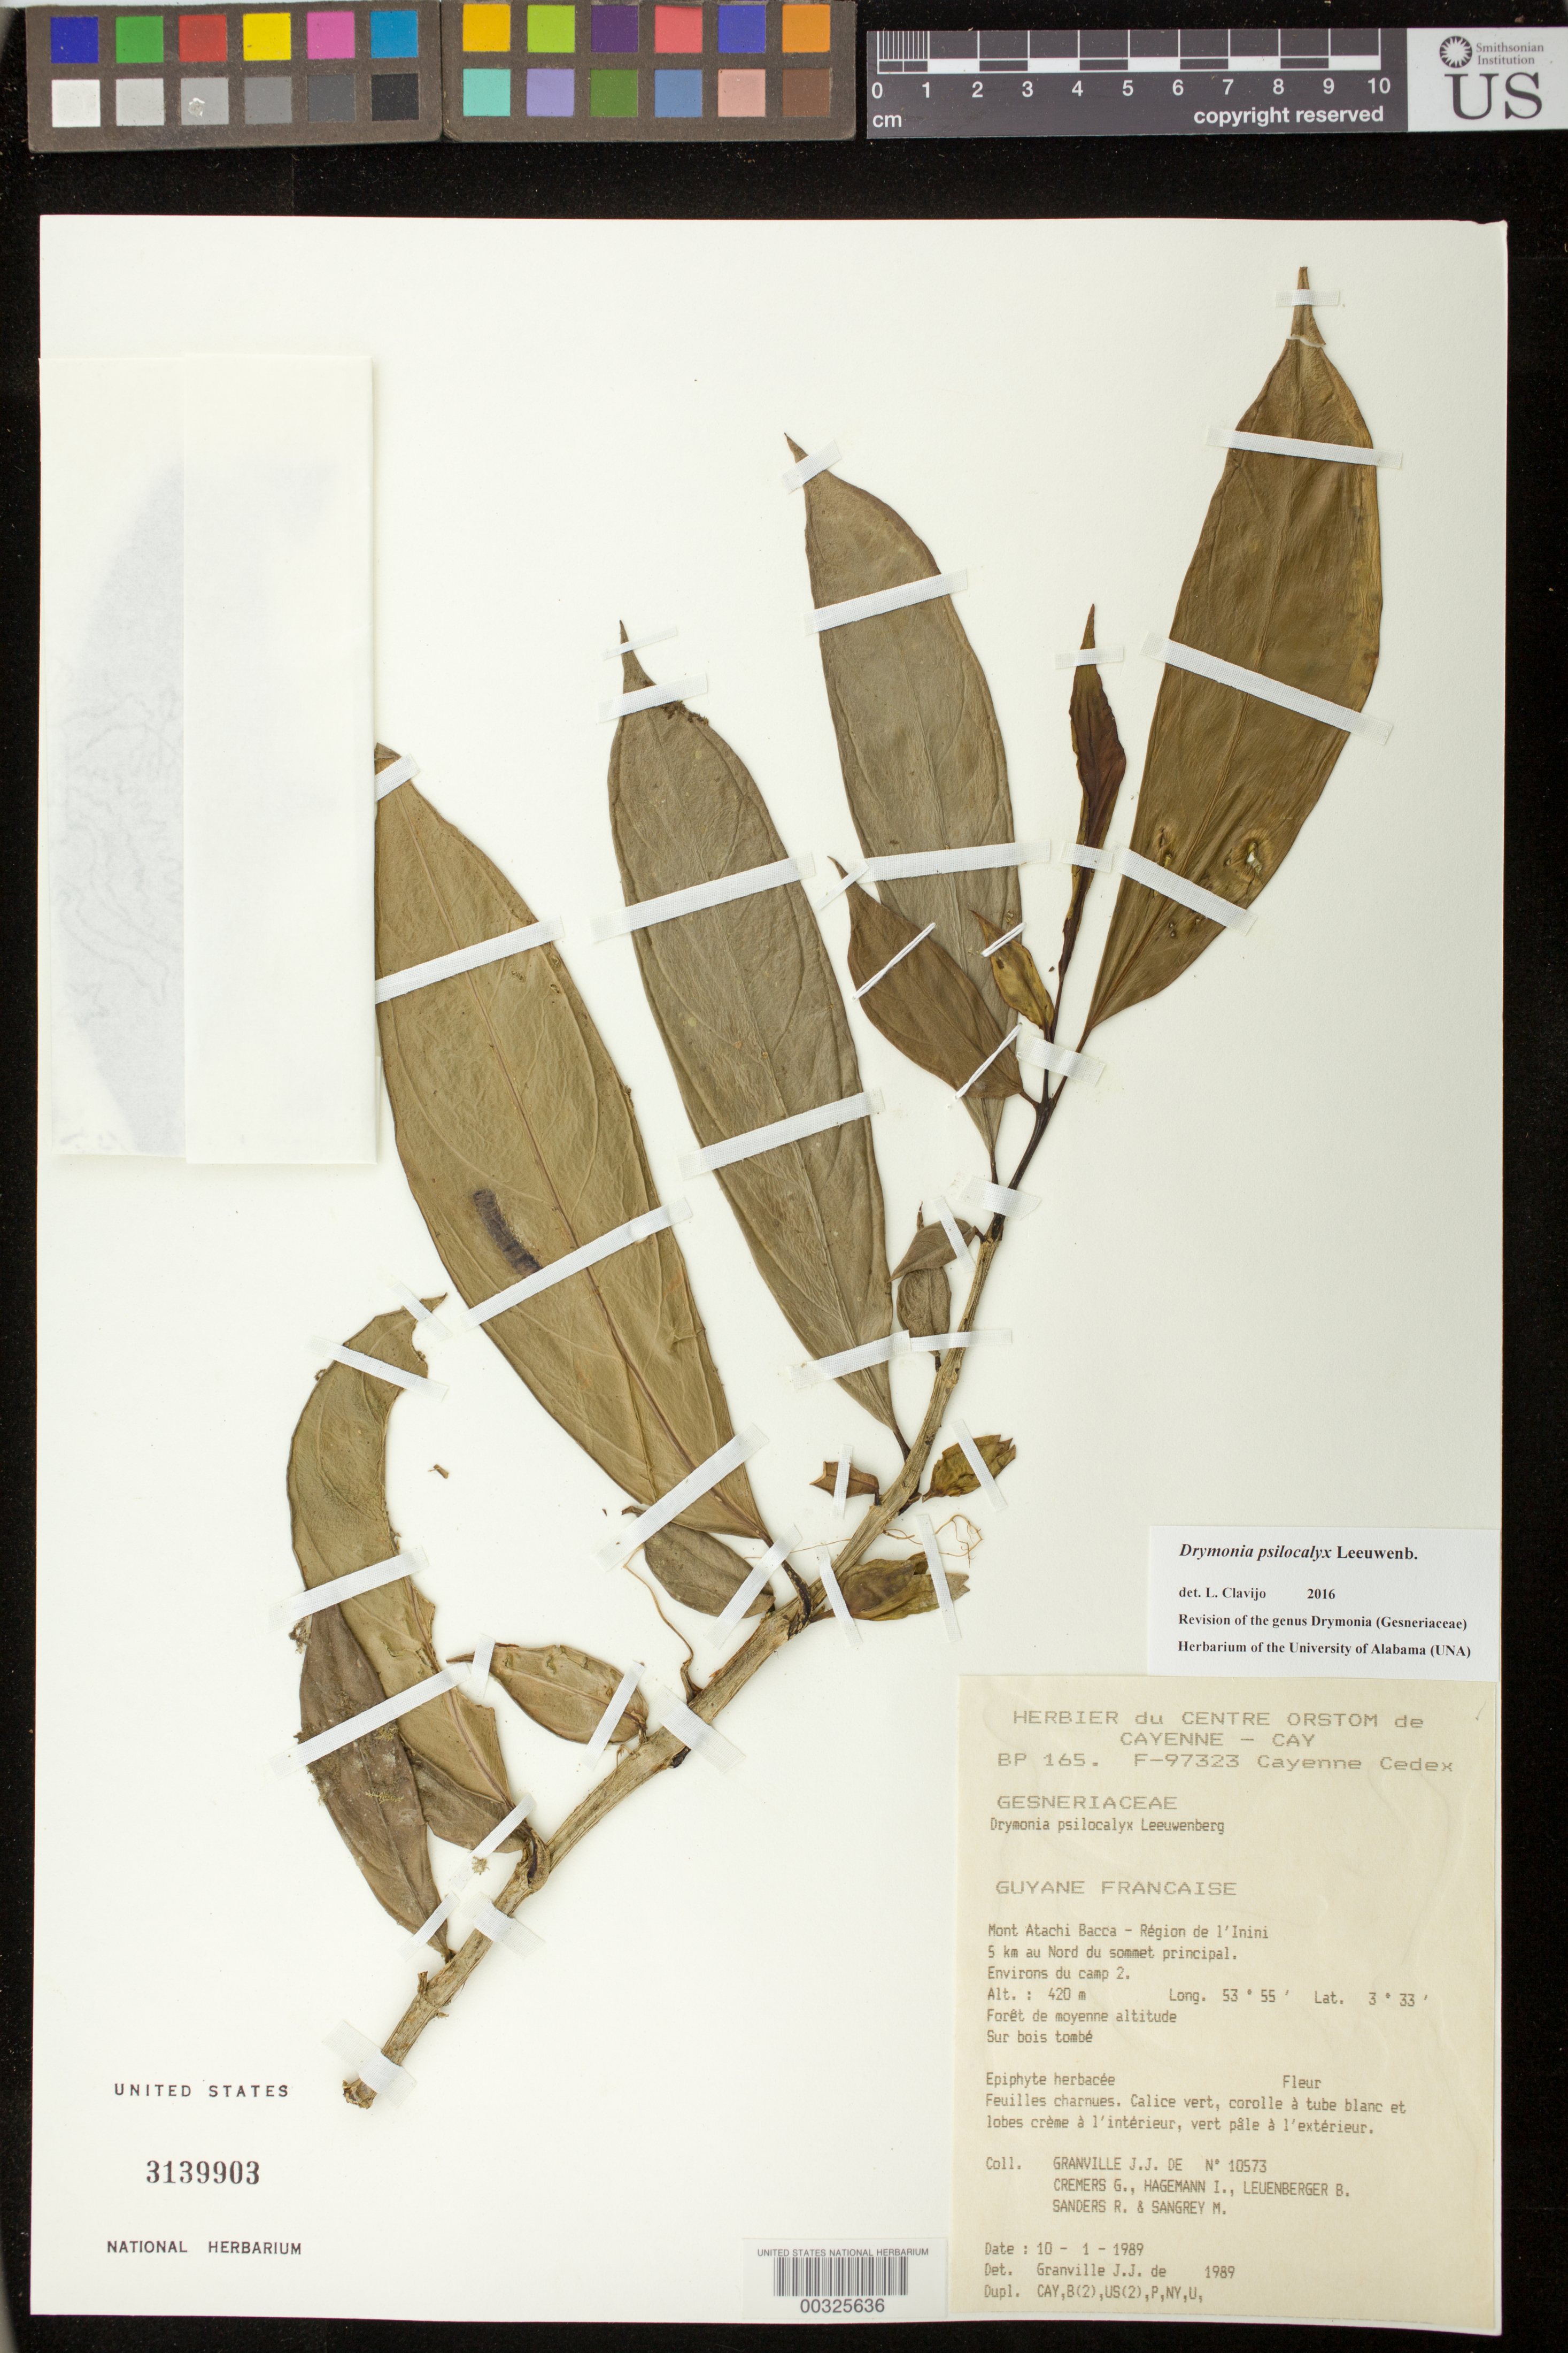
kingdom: Plantae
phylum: Tracheophyta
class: Magnoliopsida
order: Lamiales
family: Gesneriaceae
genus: Drymonia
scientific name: Drymonia psilocalyx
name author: Leeuwenb.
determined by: Skog, Laurence E.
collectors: J.-J. de Granville, G. Cremers, I. Hagemann, B. Leuenberger, R. Sanders & M. Sangrey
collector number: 10573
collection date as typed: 10 Jan 1989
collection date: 1989-01-10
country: French Guiana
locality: Mont Atachi Bacca - région de l'Inini,5 km au Nord du sommet principal; environs du camp 2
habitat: Forêt de moyenne altitude; sur bois tombé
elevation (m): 420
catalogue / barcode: US 3139903